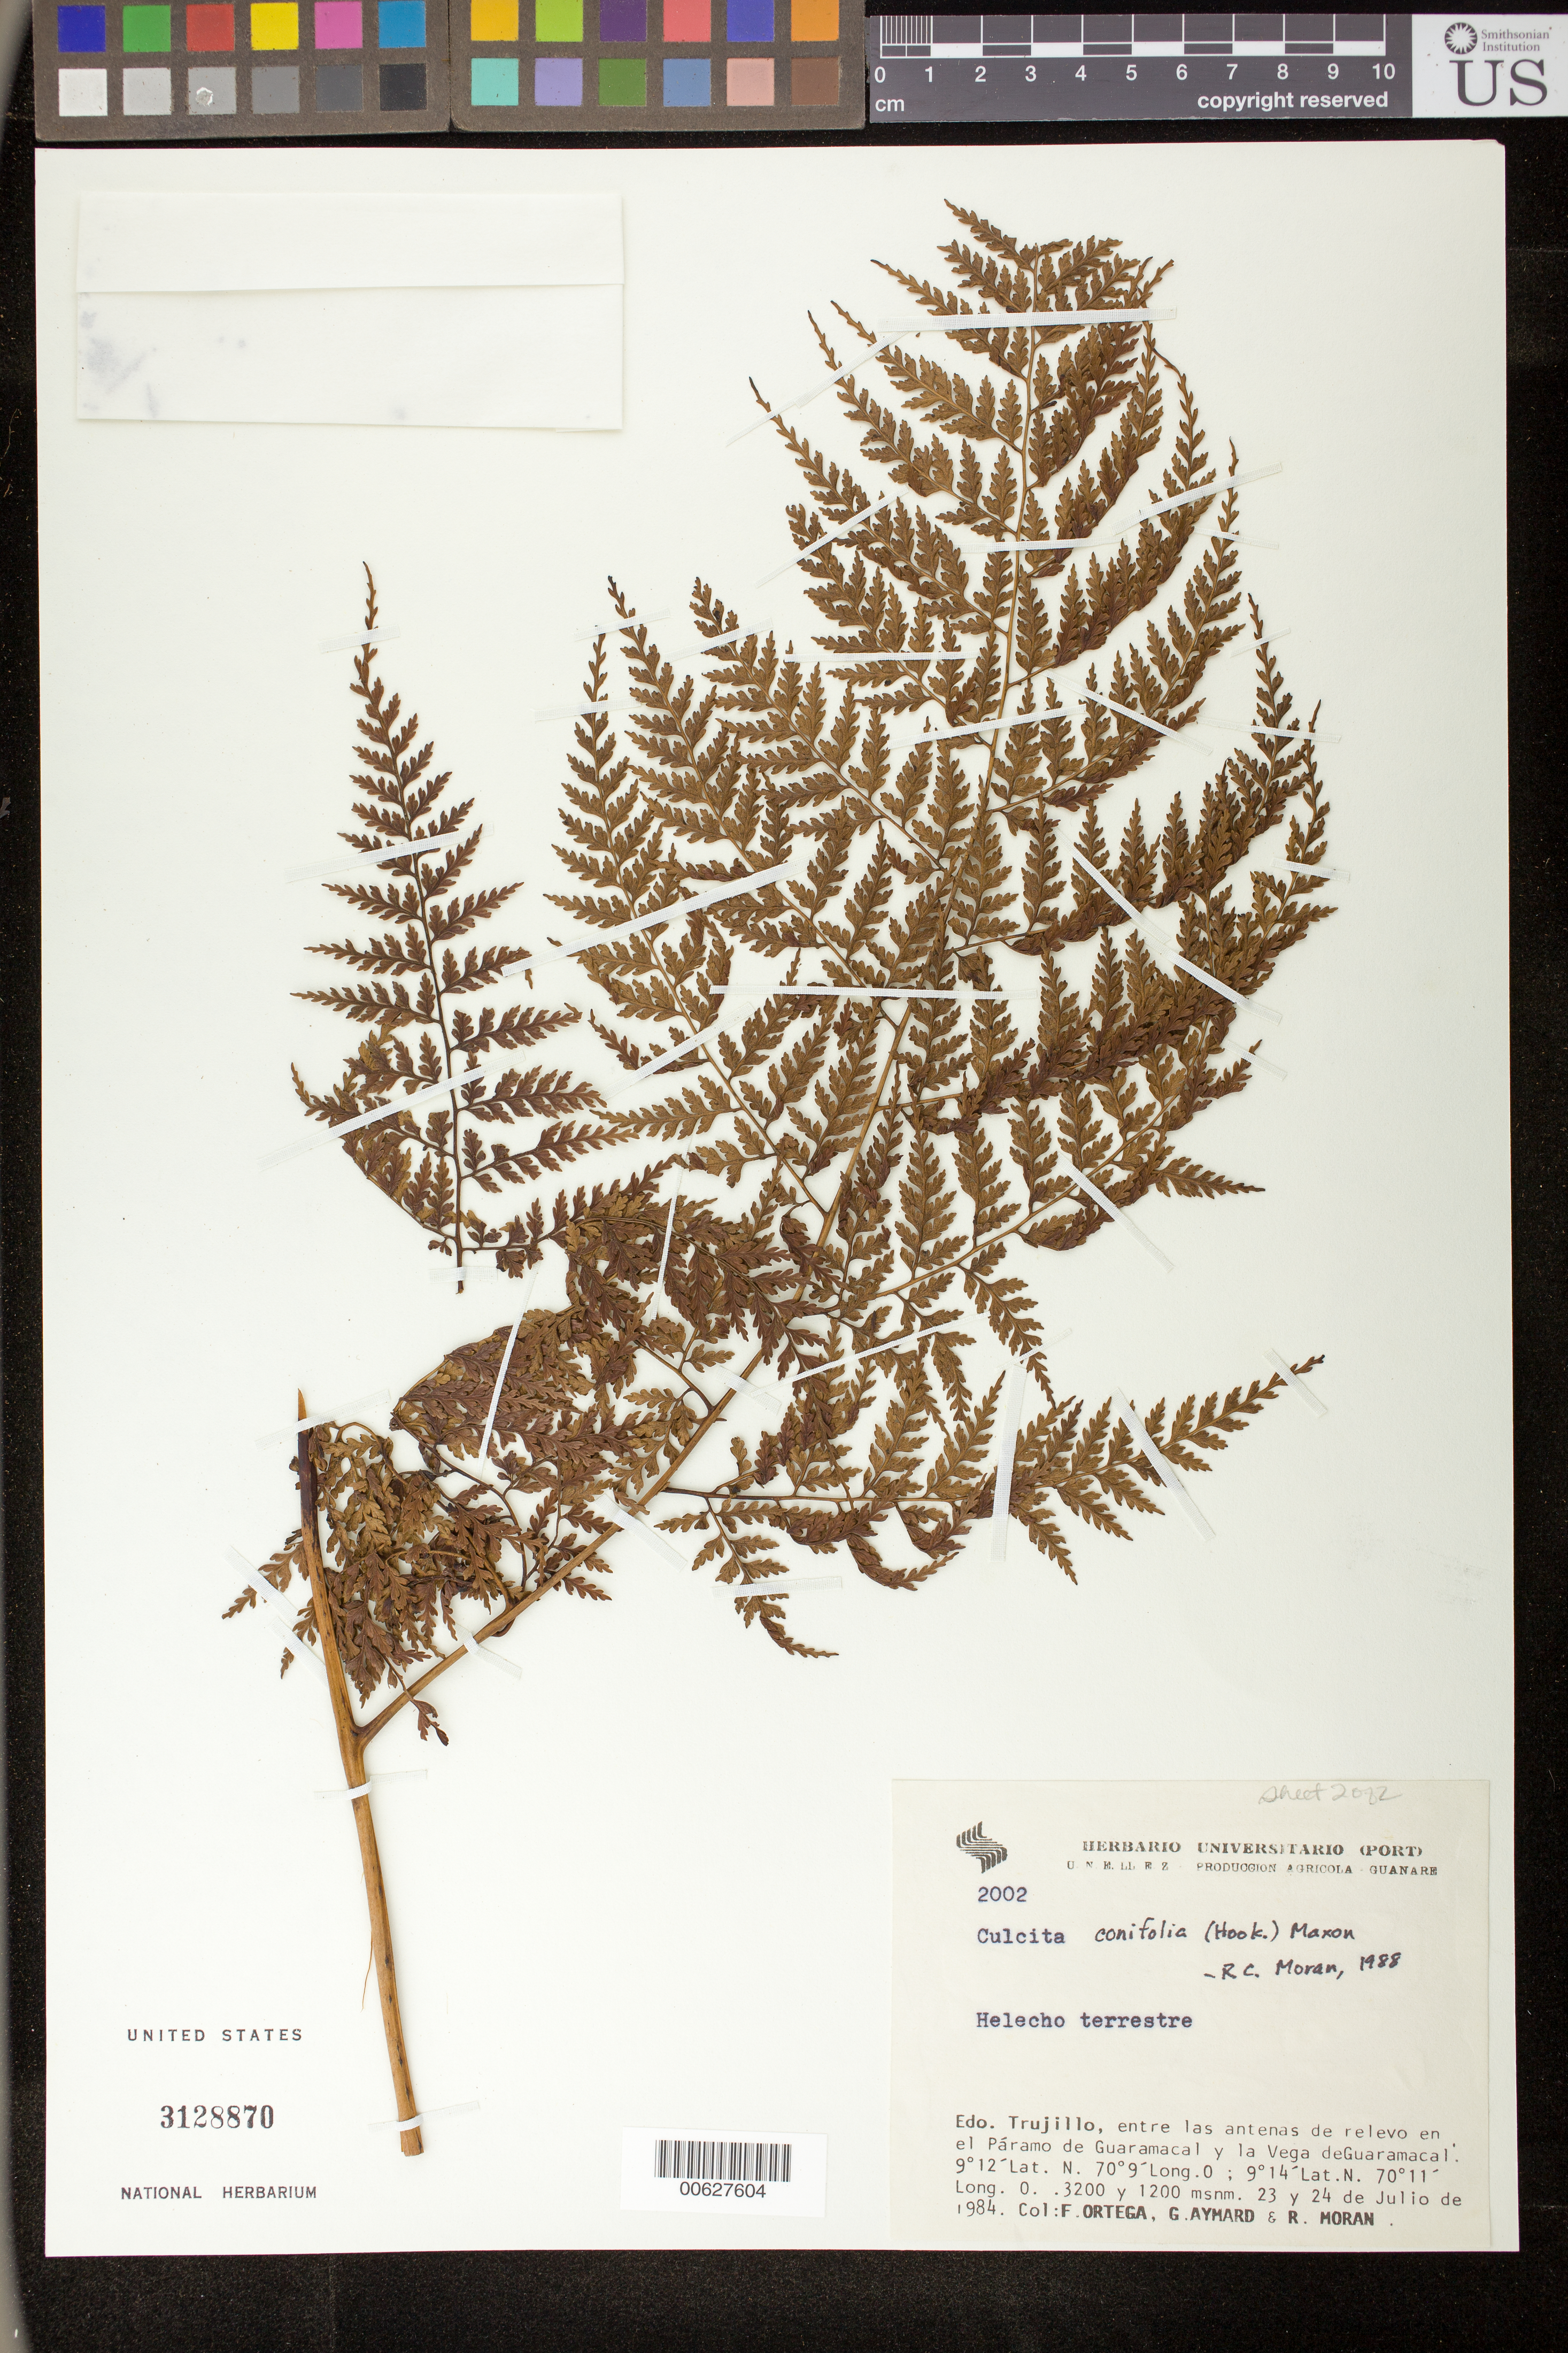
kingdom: Plantae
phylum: Tracheophyta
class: Polypodiopsida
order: Cyatheales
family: Culcitaceae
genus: Culcita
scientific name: Culcita coniifolia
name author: (Hook.) Maxon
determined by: Moran, R. C.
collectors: F. J. Ortega, G. A. Aymard & R. V. Moran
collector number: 2002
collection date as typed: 23 Jul 1984 to 24 Jul 1984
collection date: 1984-07-23/1984-07-24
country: Venezuela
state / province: Trujillo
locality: Entre las antenas de relevo en el Páramo de Guaramacal y la Vega de Guaramacal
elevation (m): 1200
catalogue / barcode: US 3128870